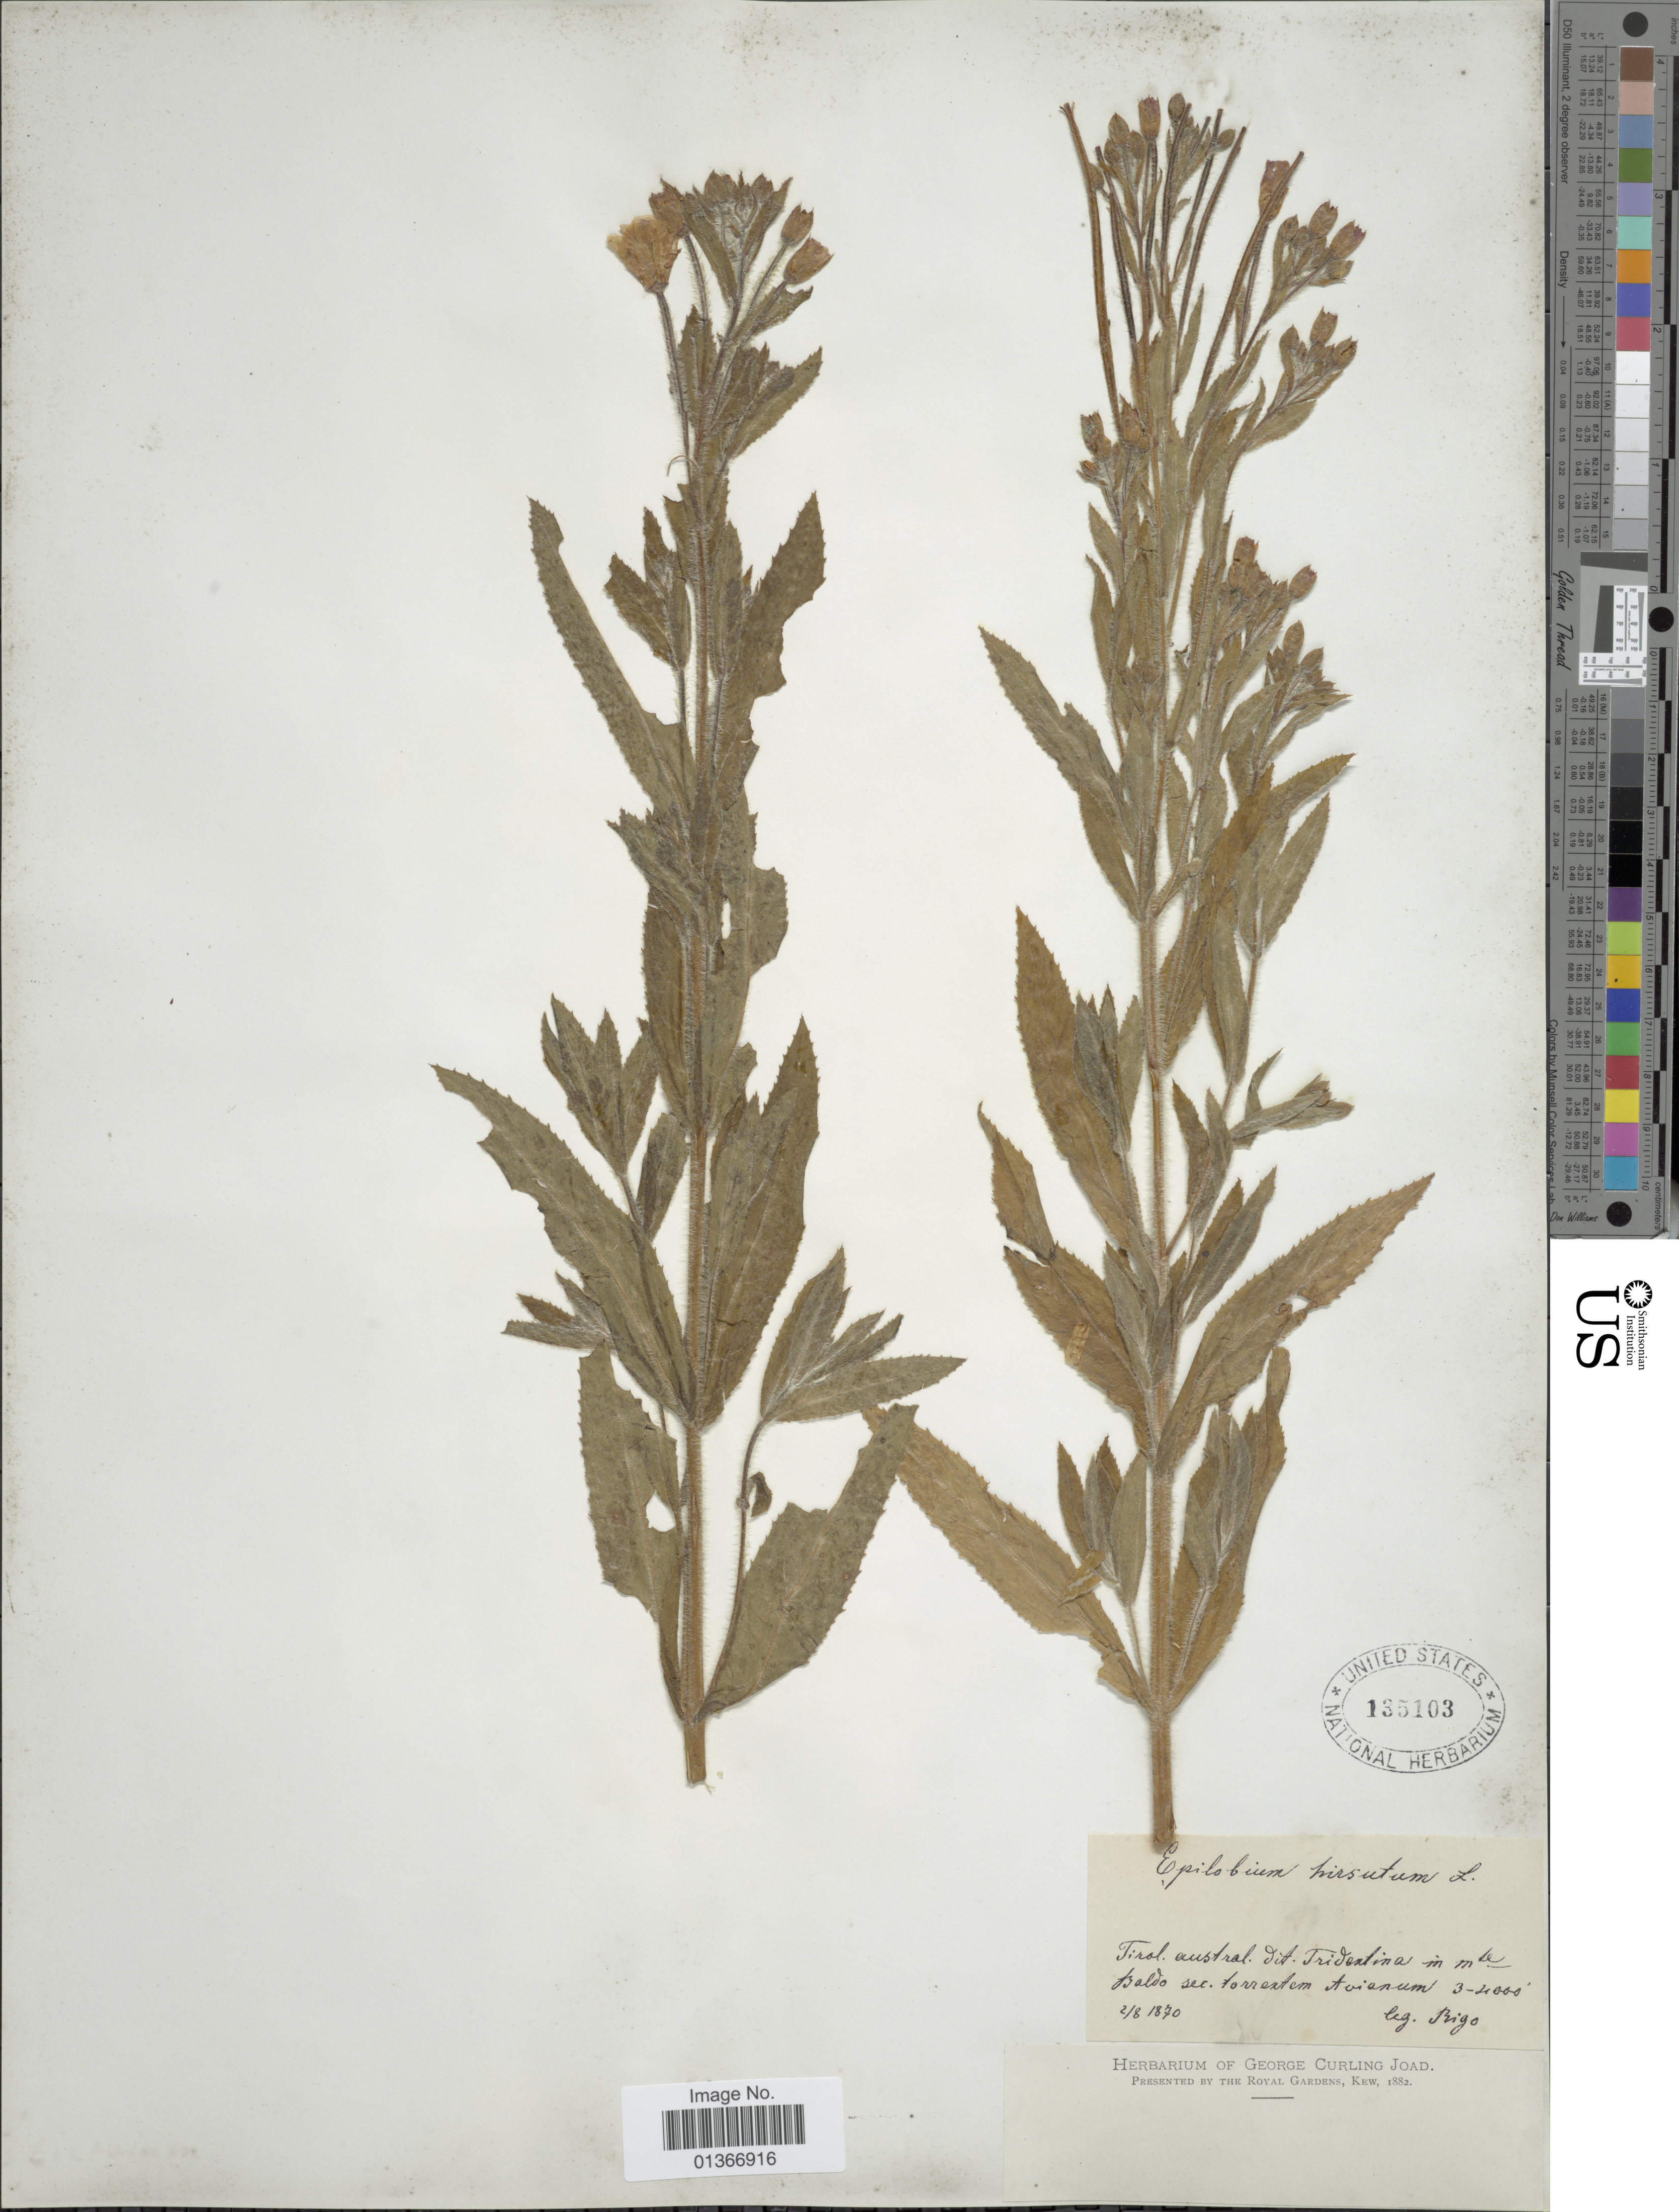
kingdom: Plantae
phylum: Tracheophyta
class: Magnoliopsida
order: Myrtales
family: Onagraceae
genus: Epilobium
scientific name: Epilobium hirsutum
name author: L.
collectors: Rigo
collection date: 1870-08-02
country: Austria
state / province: Tirol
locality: Dit. Tridoxtina in mte Baldo sec. torrentem Avianum. [interpreted]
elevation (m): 914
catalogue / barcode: US 135103